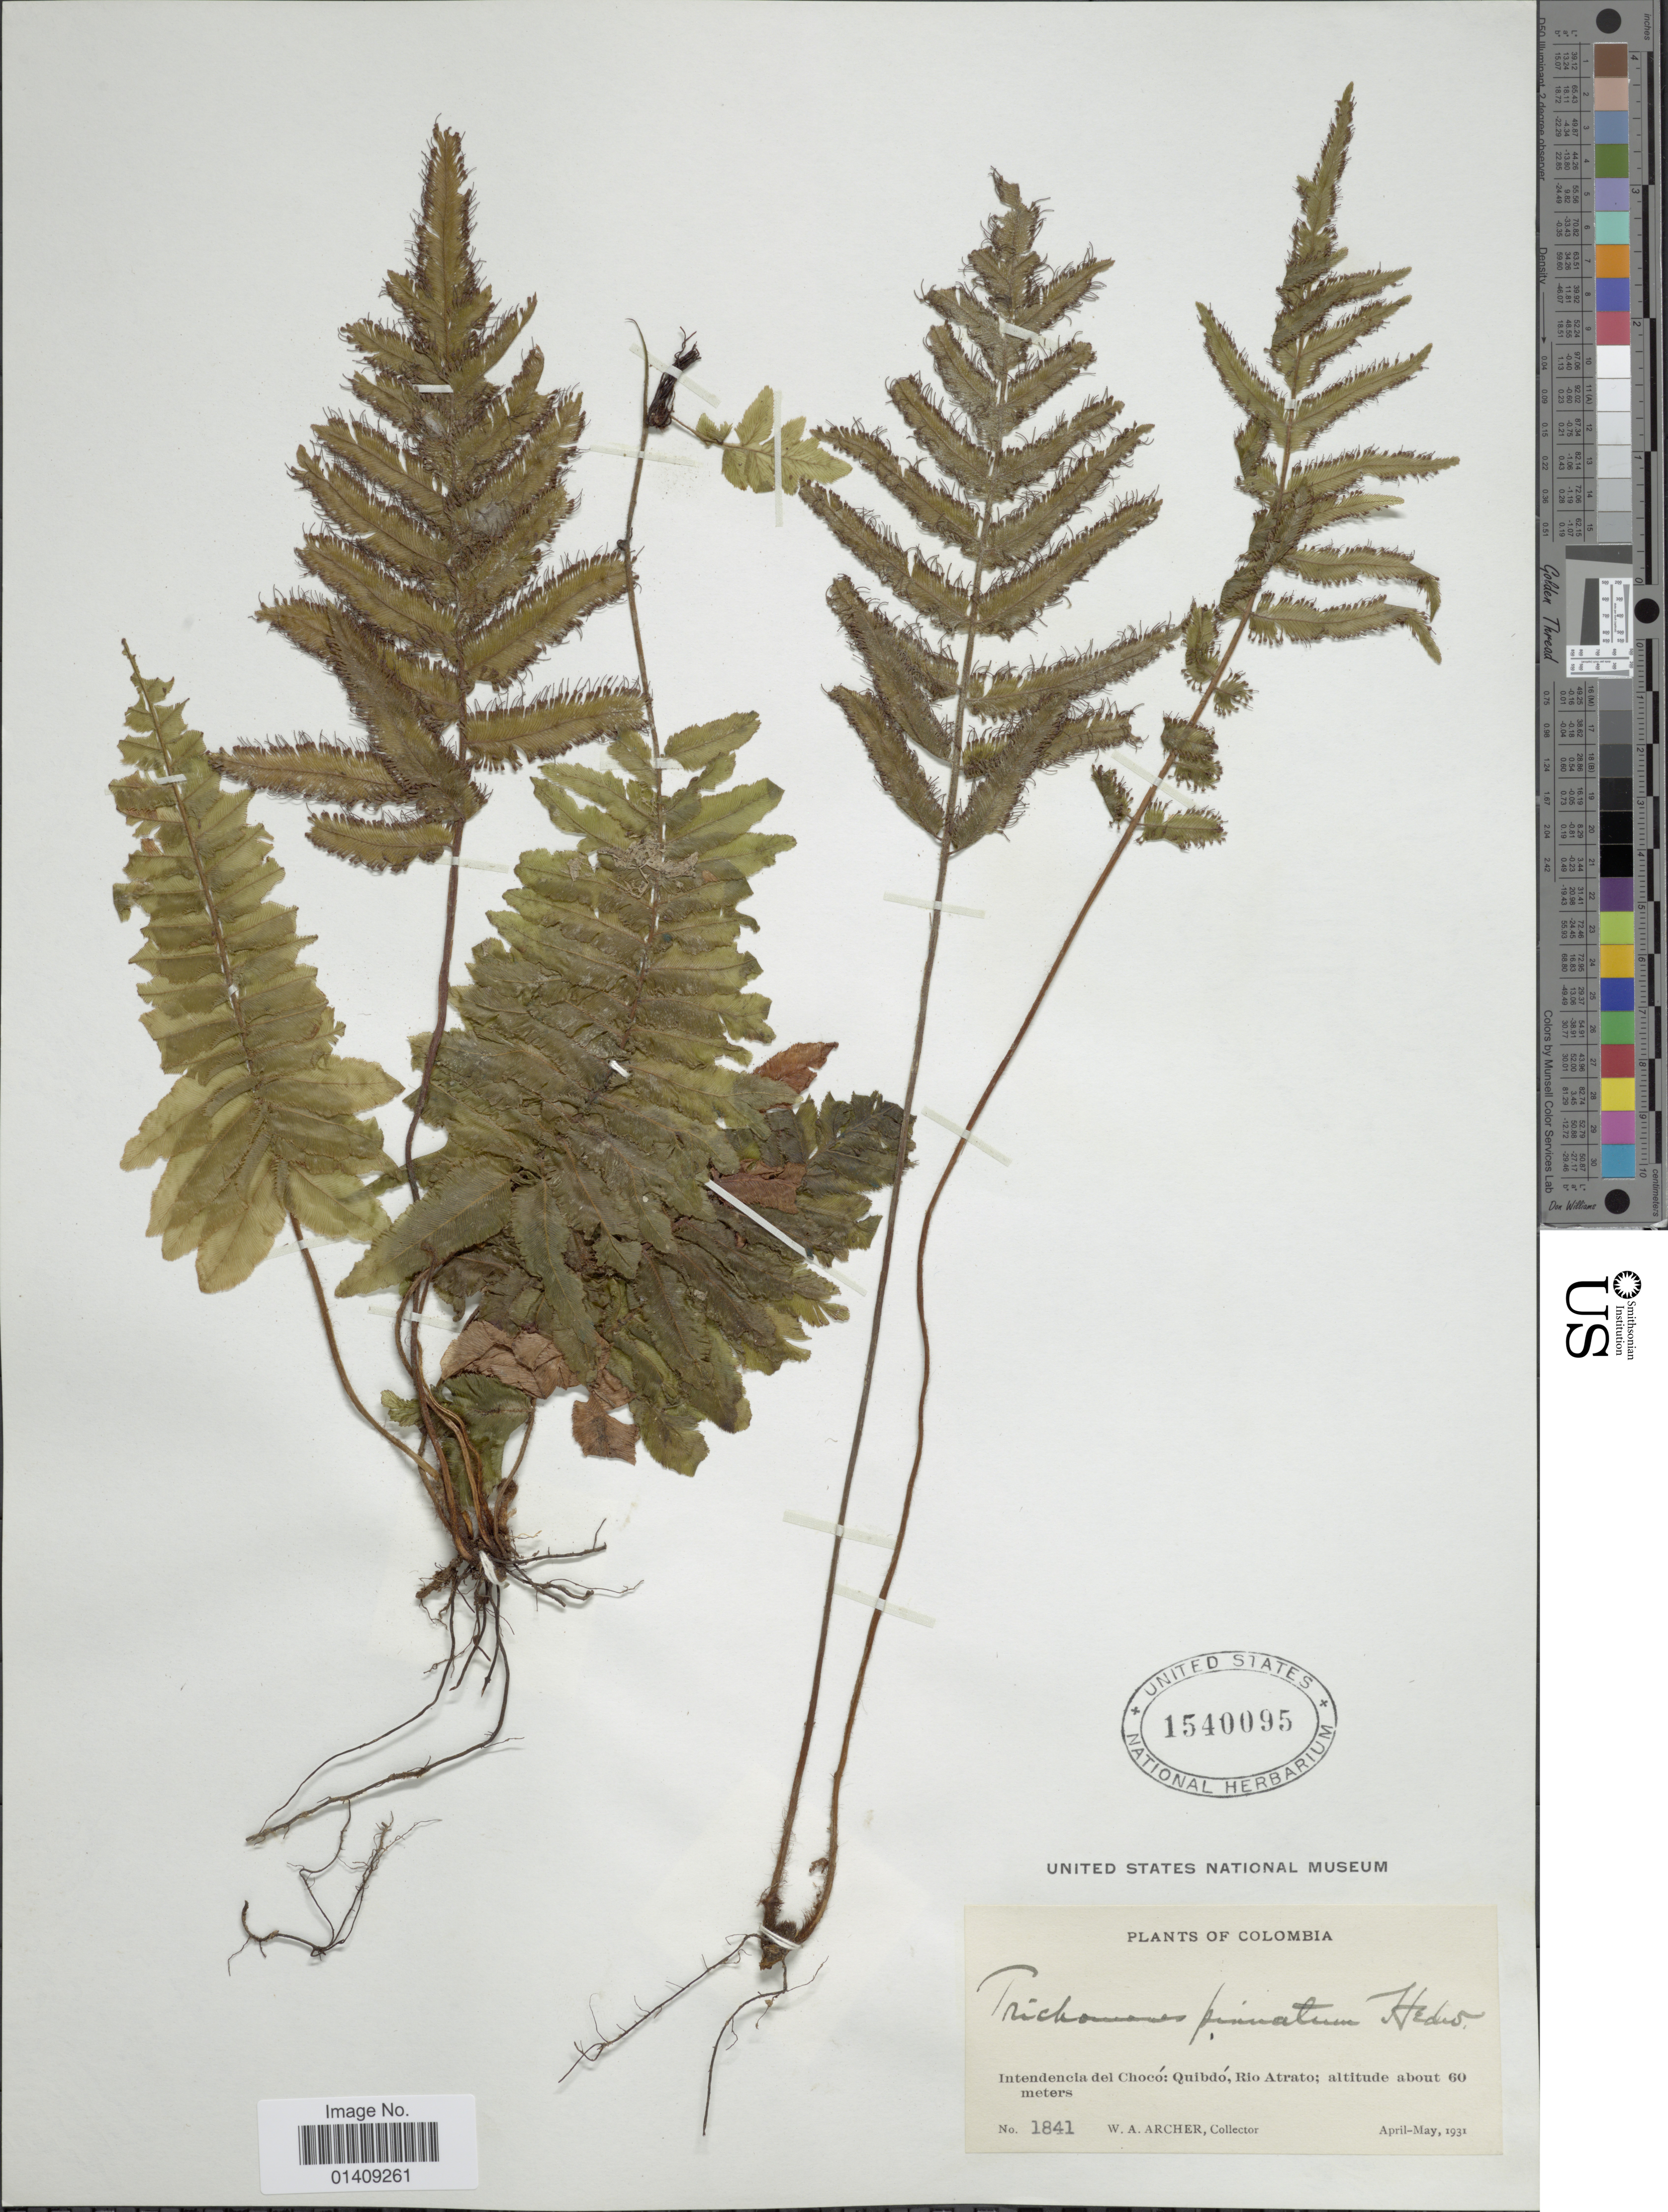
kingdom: Plantae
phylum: Tracheophyta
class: Polypodiopsida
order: Hymenophyllales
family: Hymenophyllaceae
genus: Trichomanes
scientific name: Trichomanes pinnatum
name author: Hedw.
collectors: W. A. Archer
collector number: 1841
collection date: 1931-04/1931-05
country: Colombia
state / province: Chocó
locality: Intendencia del Choco: Quibdo Rio Atrato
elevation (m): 60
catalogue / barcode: US 1540095